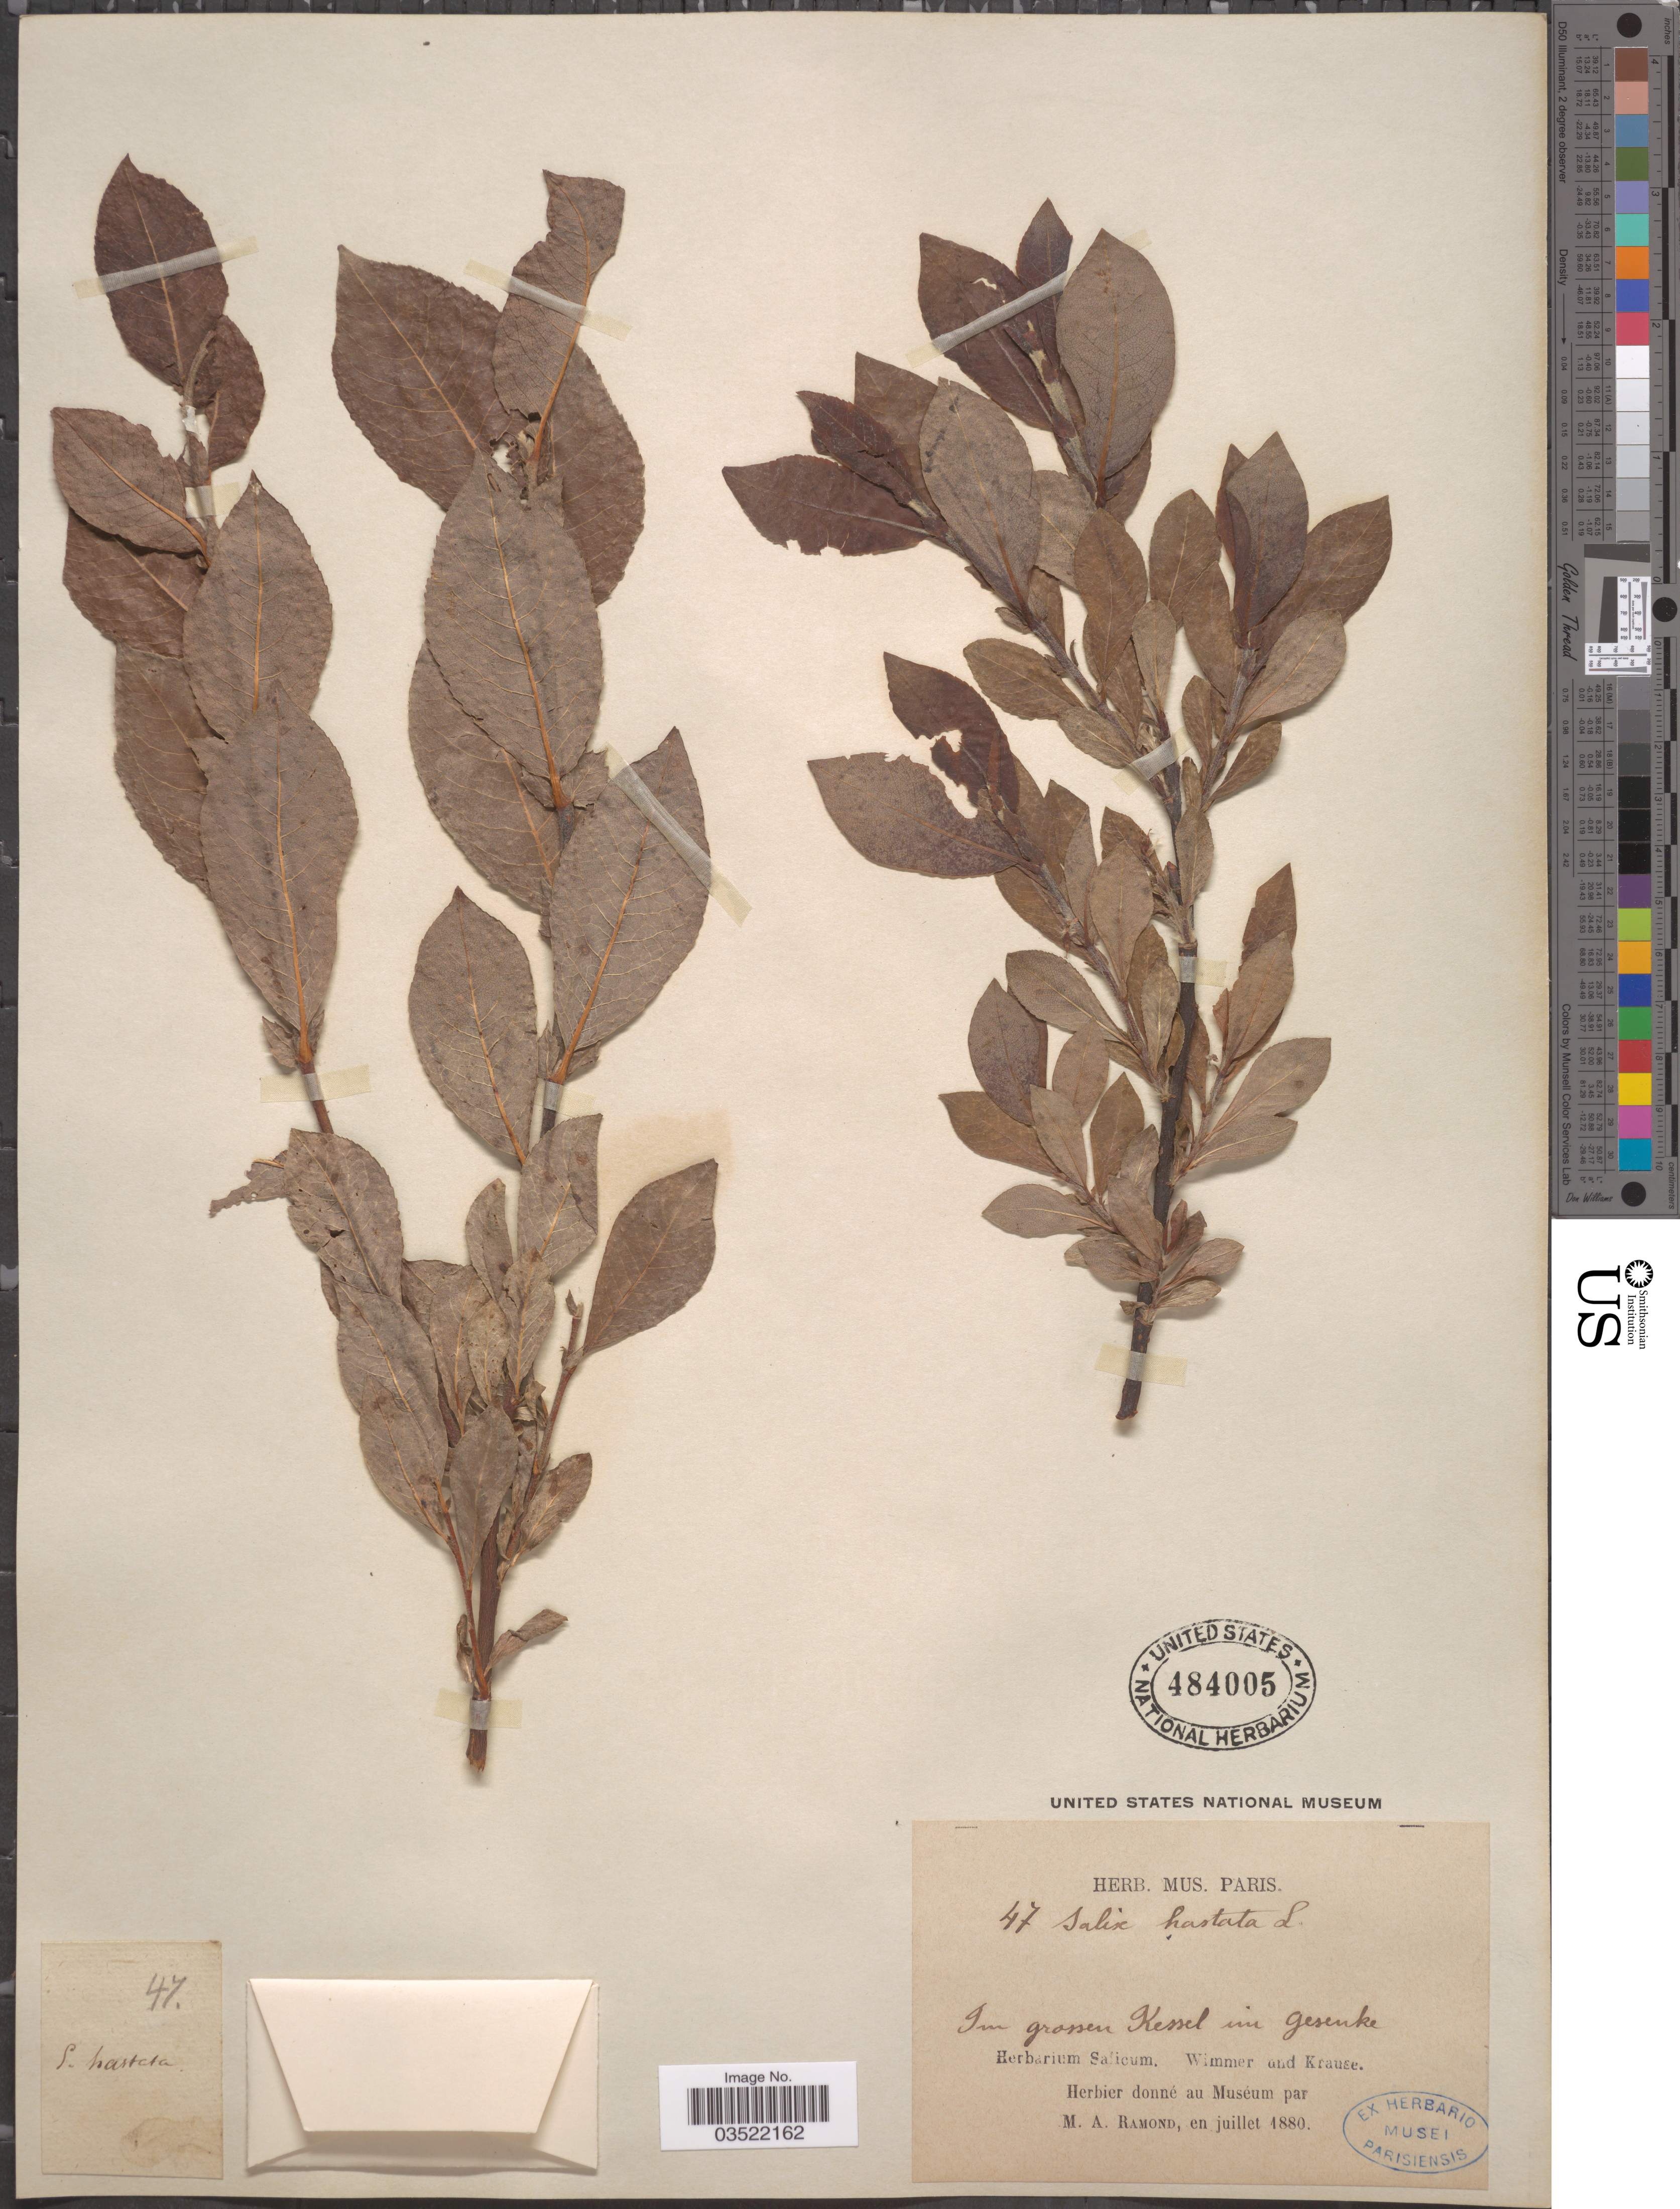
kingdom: Plantae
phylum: Tracheophyta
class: Magnoliopsida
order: Malpighiales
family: Salicaceae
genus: Salix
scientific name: Salix hastata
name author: L.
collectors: Wimmer & -- Krause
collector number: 47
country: Poland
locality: Im grossen Kessel im Gesenke.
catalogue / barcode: US 484005